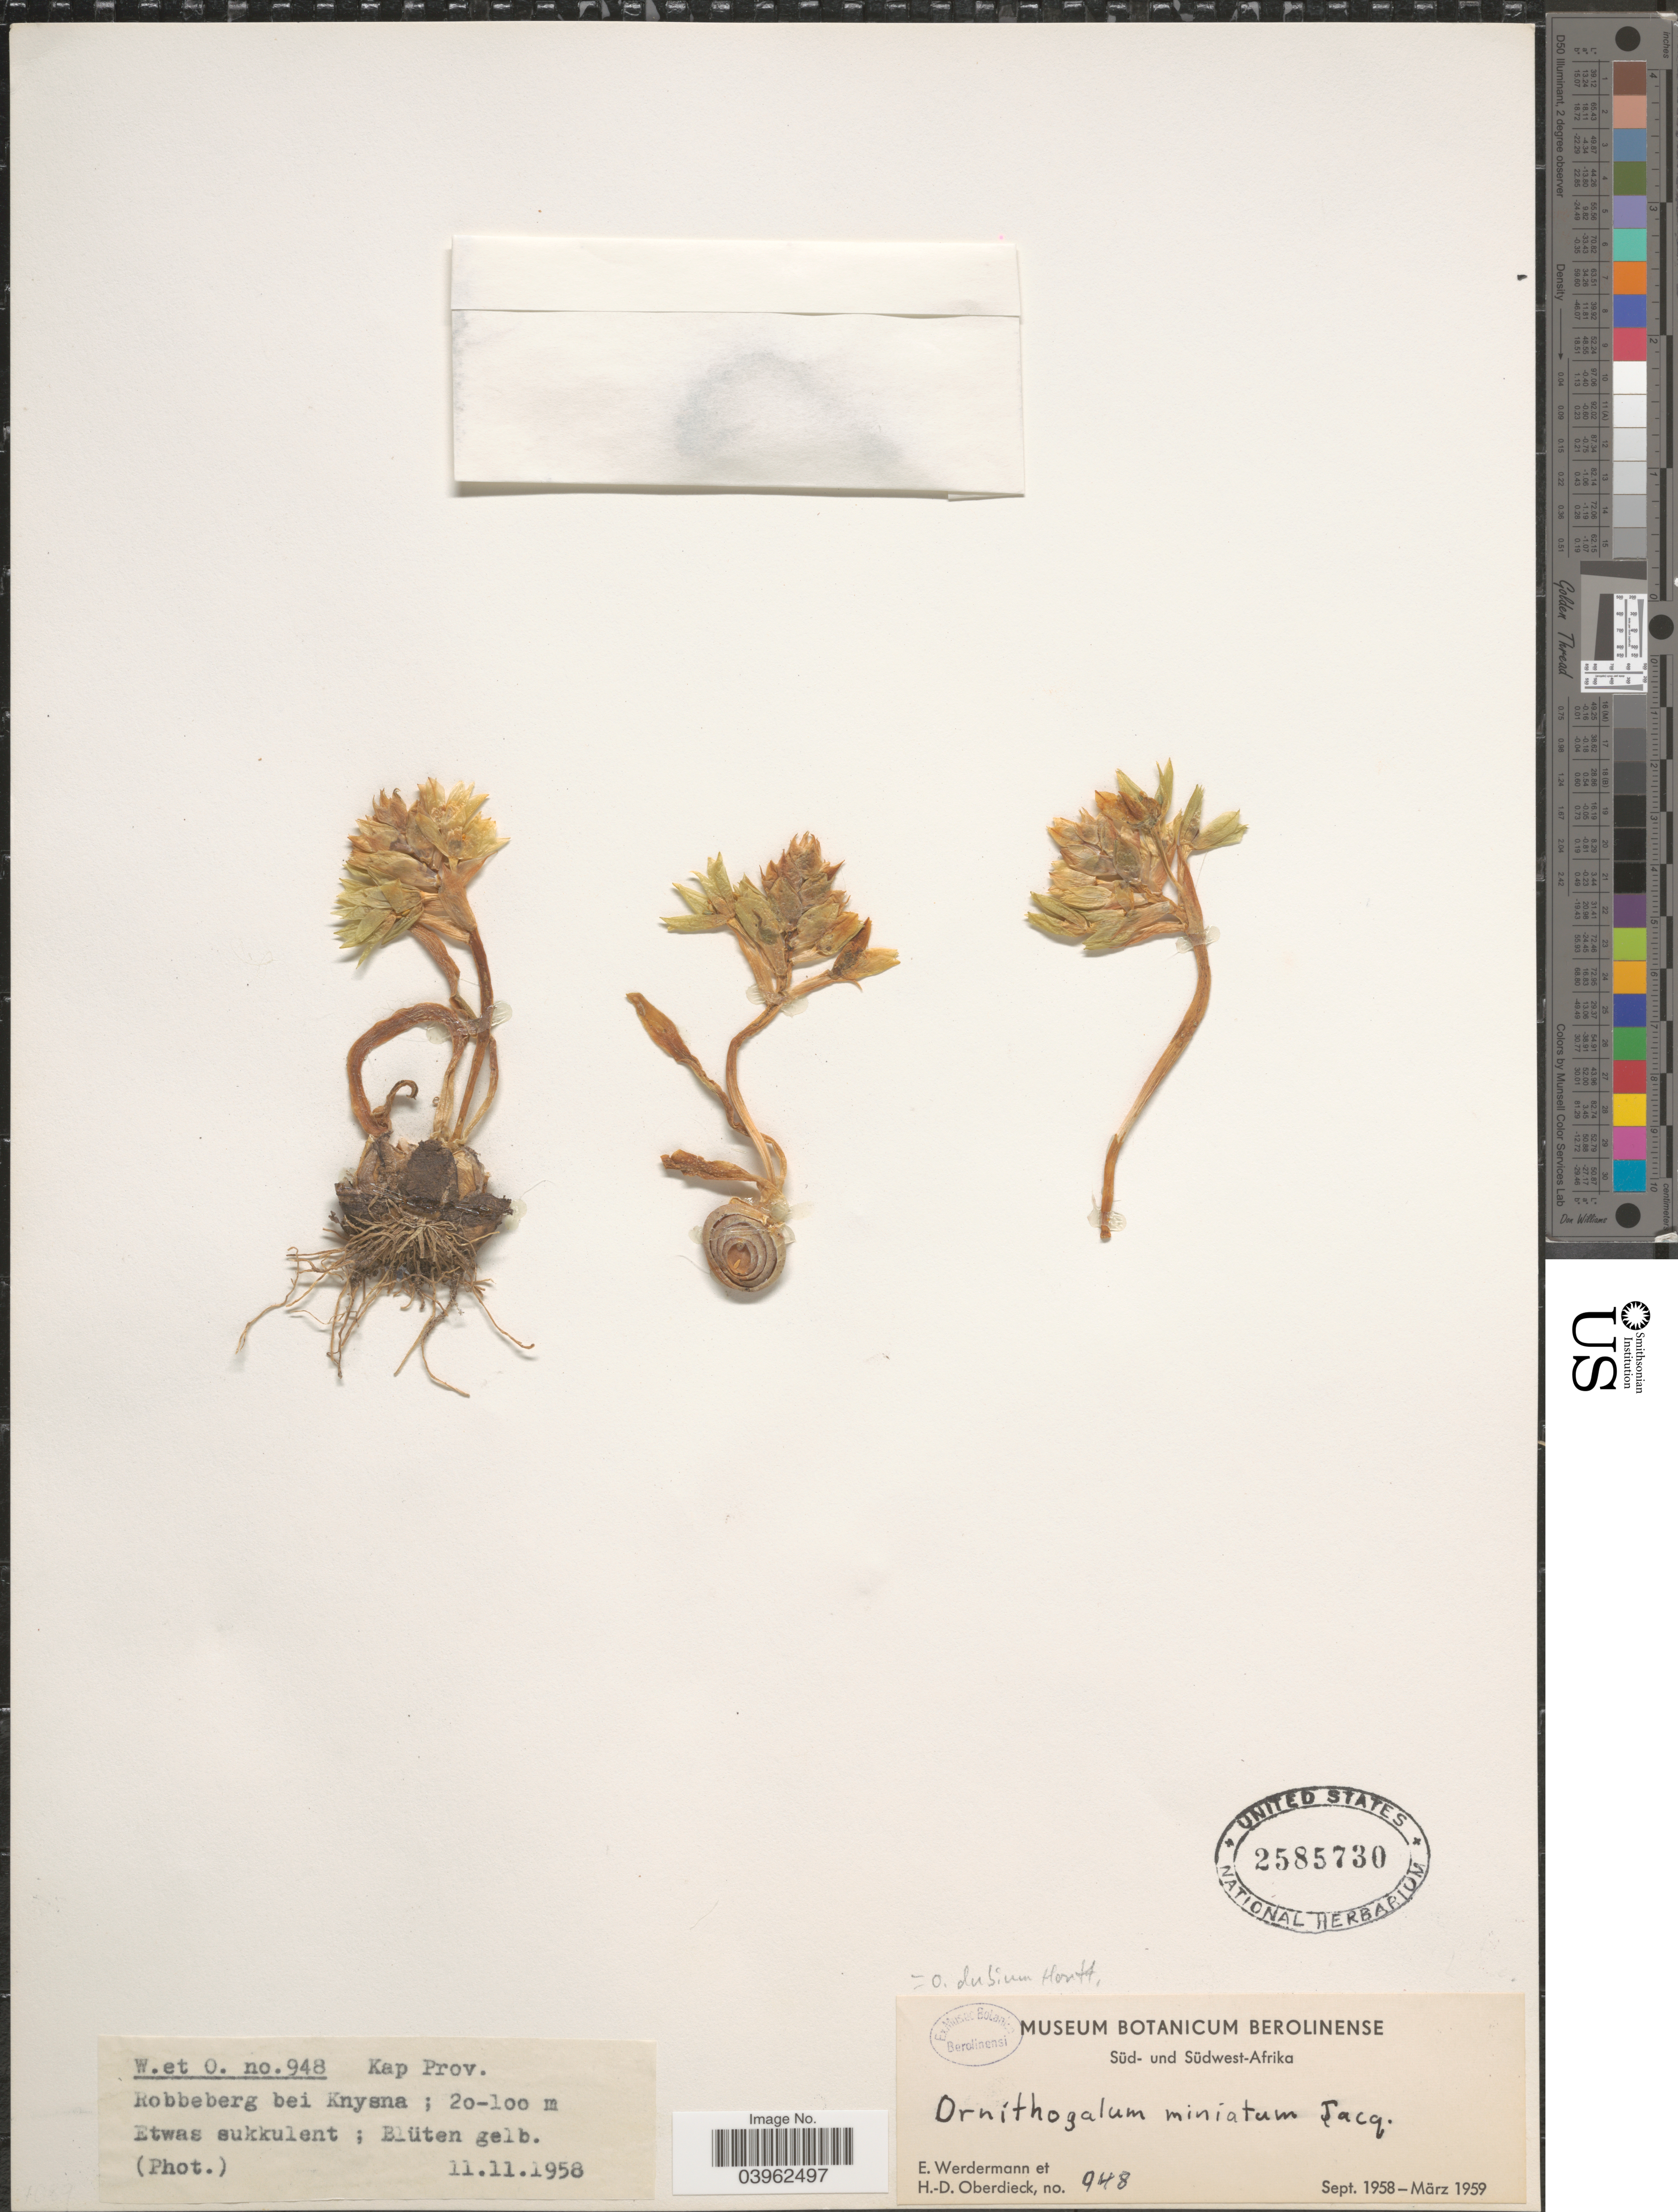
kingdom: Plantae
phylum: Tracheophyta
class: Liliopsida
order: Asparagales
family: Asparagaceae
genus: Ornithogalum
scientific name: Ornithogalum dubium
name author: Houtt.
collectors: E. Werdermann & H. Oberdieck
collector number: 948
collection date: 1958-11-11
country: South Africa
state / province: Western Cape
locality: Kap Prov. Robbeberg bei Knysna.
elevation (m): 20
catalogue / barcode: US 2585730